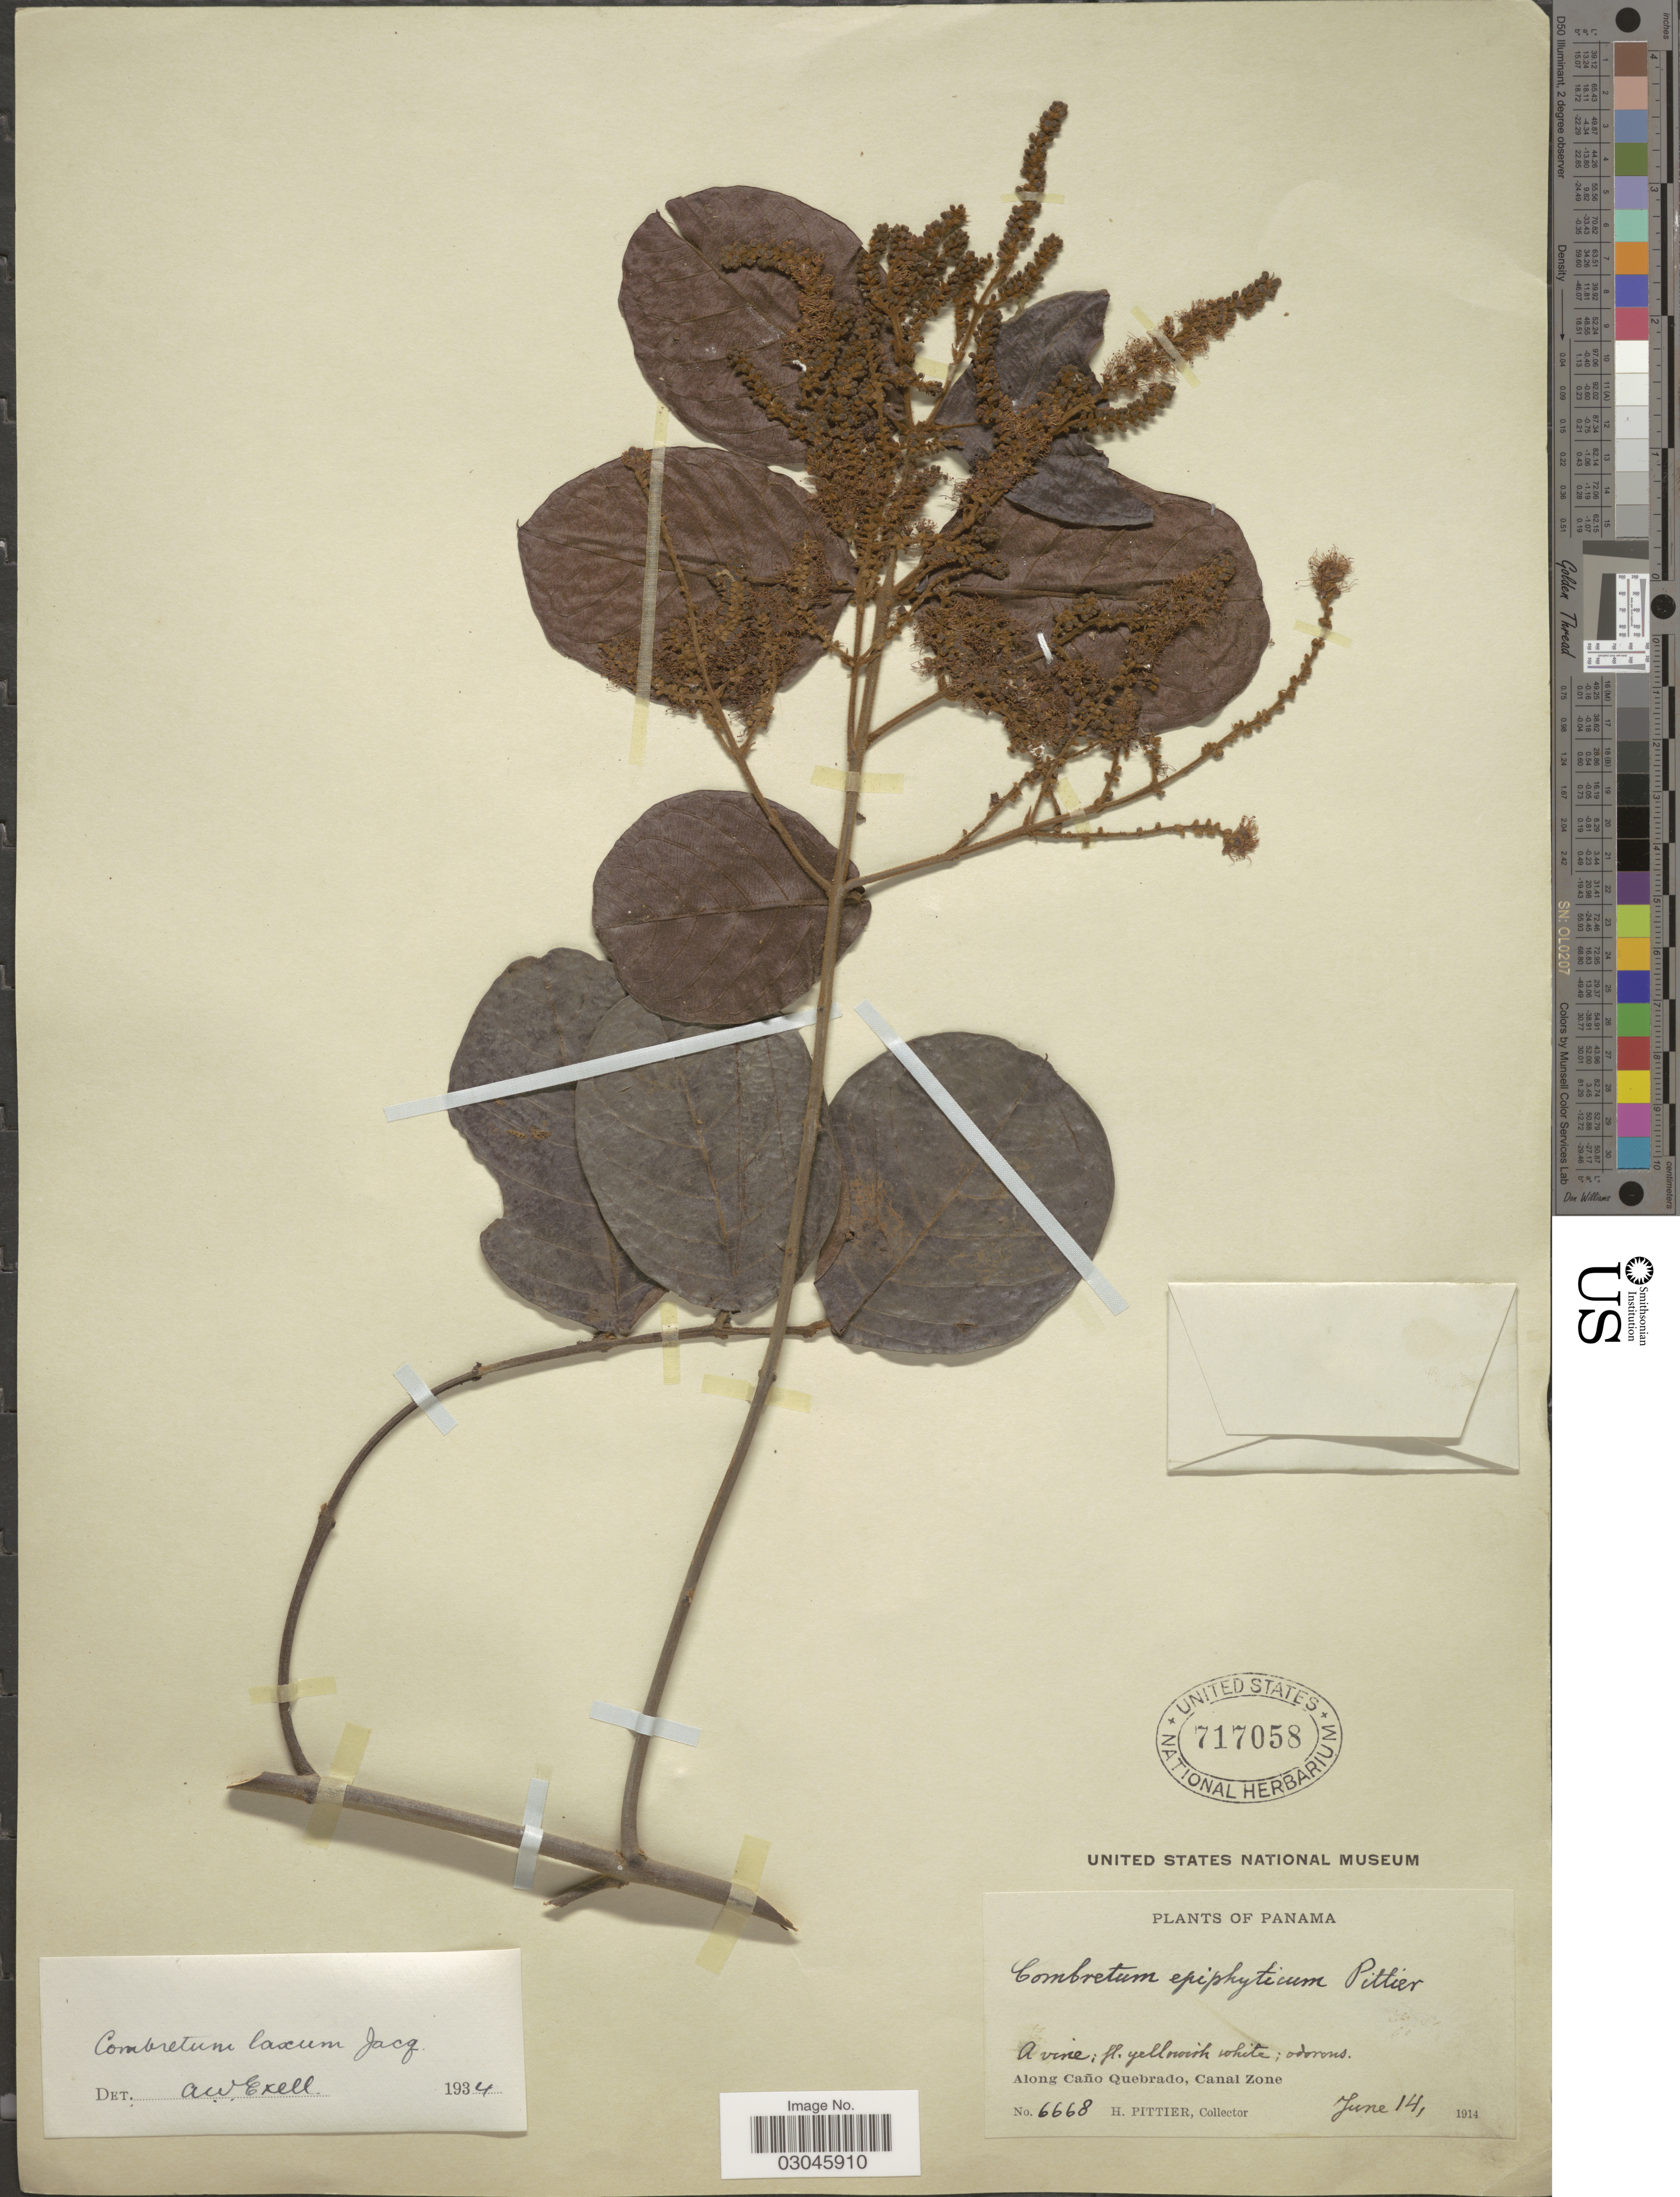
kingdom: Plantae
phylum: Tracheophyta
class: Magnoliopsida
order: Myrtales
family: Combretaceae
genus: Combretum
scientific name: Combretum laxum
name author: Jacq.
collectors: H. F. Pittier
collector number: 6668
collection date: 1914-06-14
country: Panama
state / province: Colón / Panamá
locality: Along Caño Quebrado, Canal Zone.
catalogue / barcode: US 717058